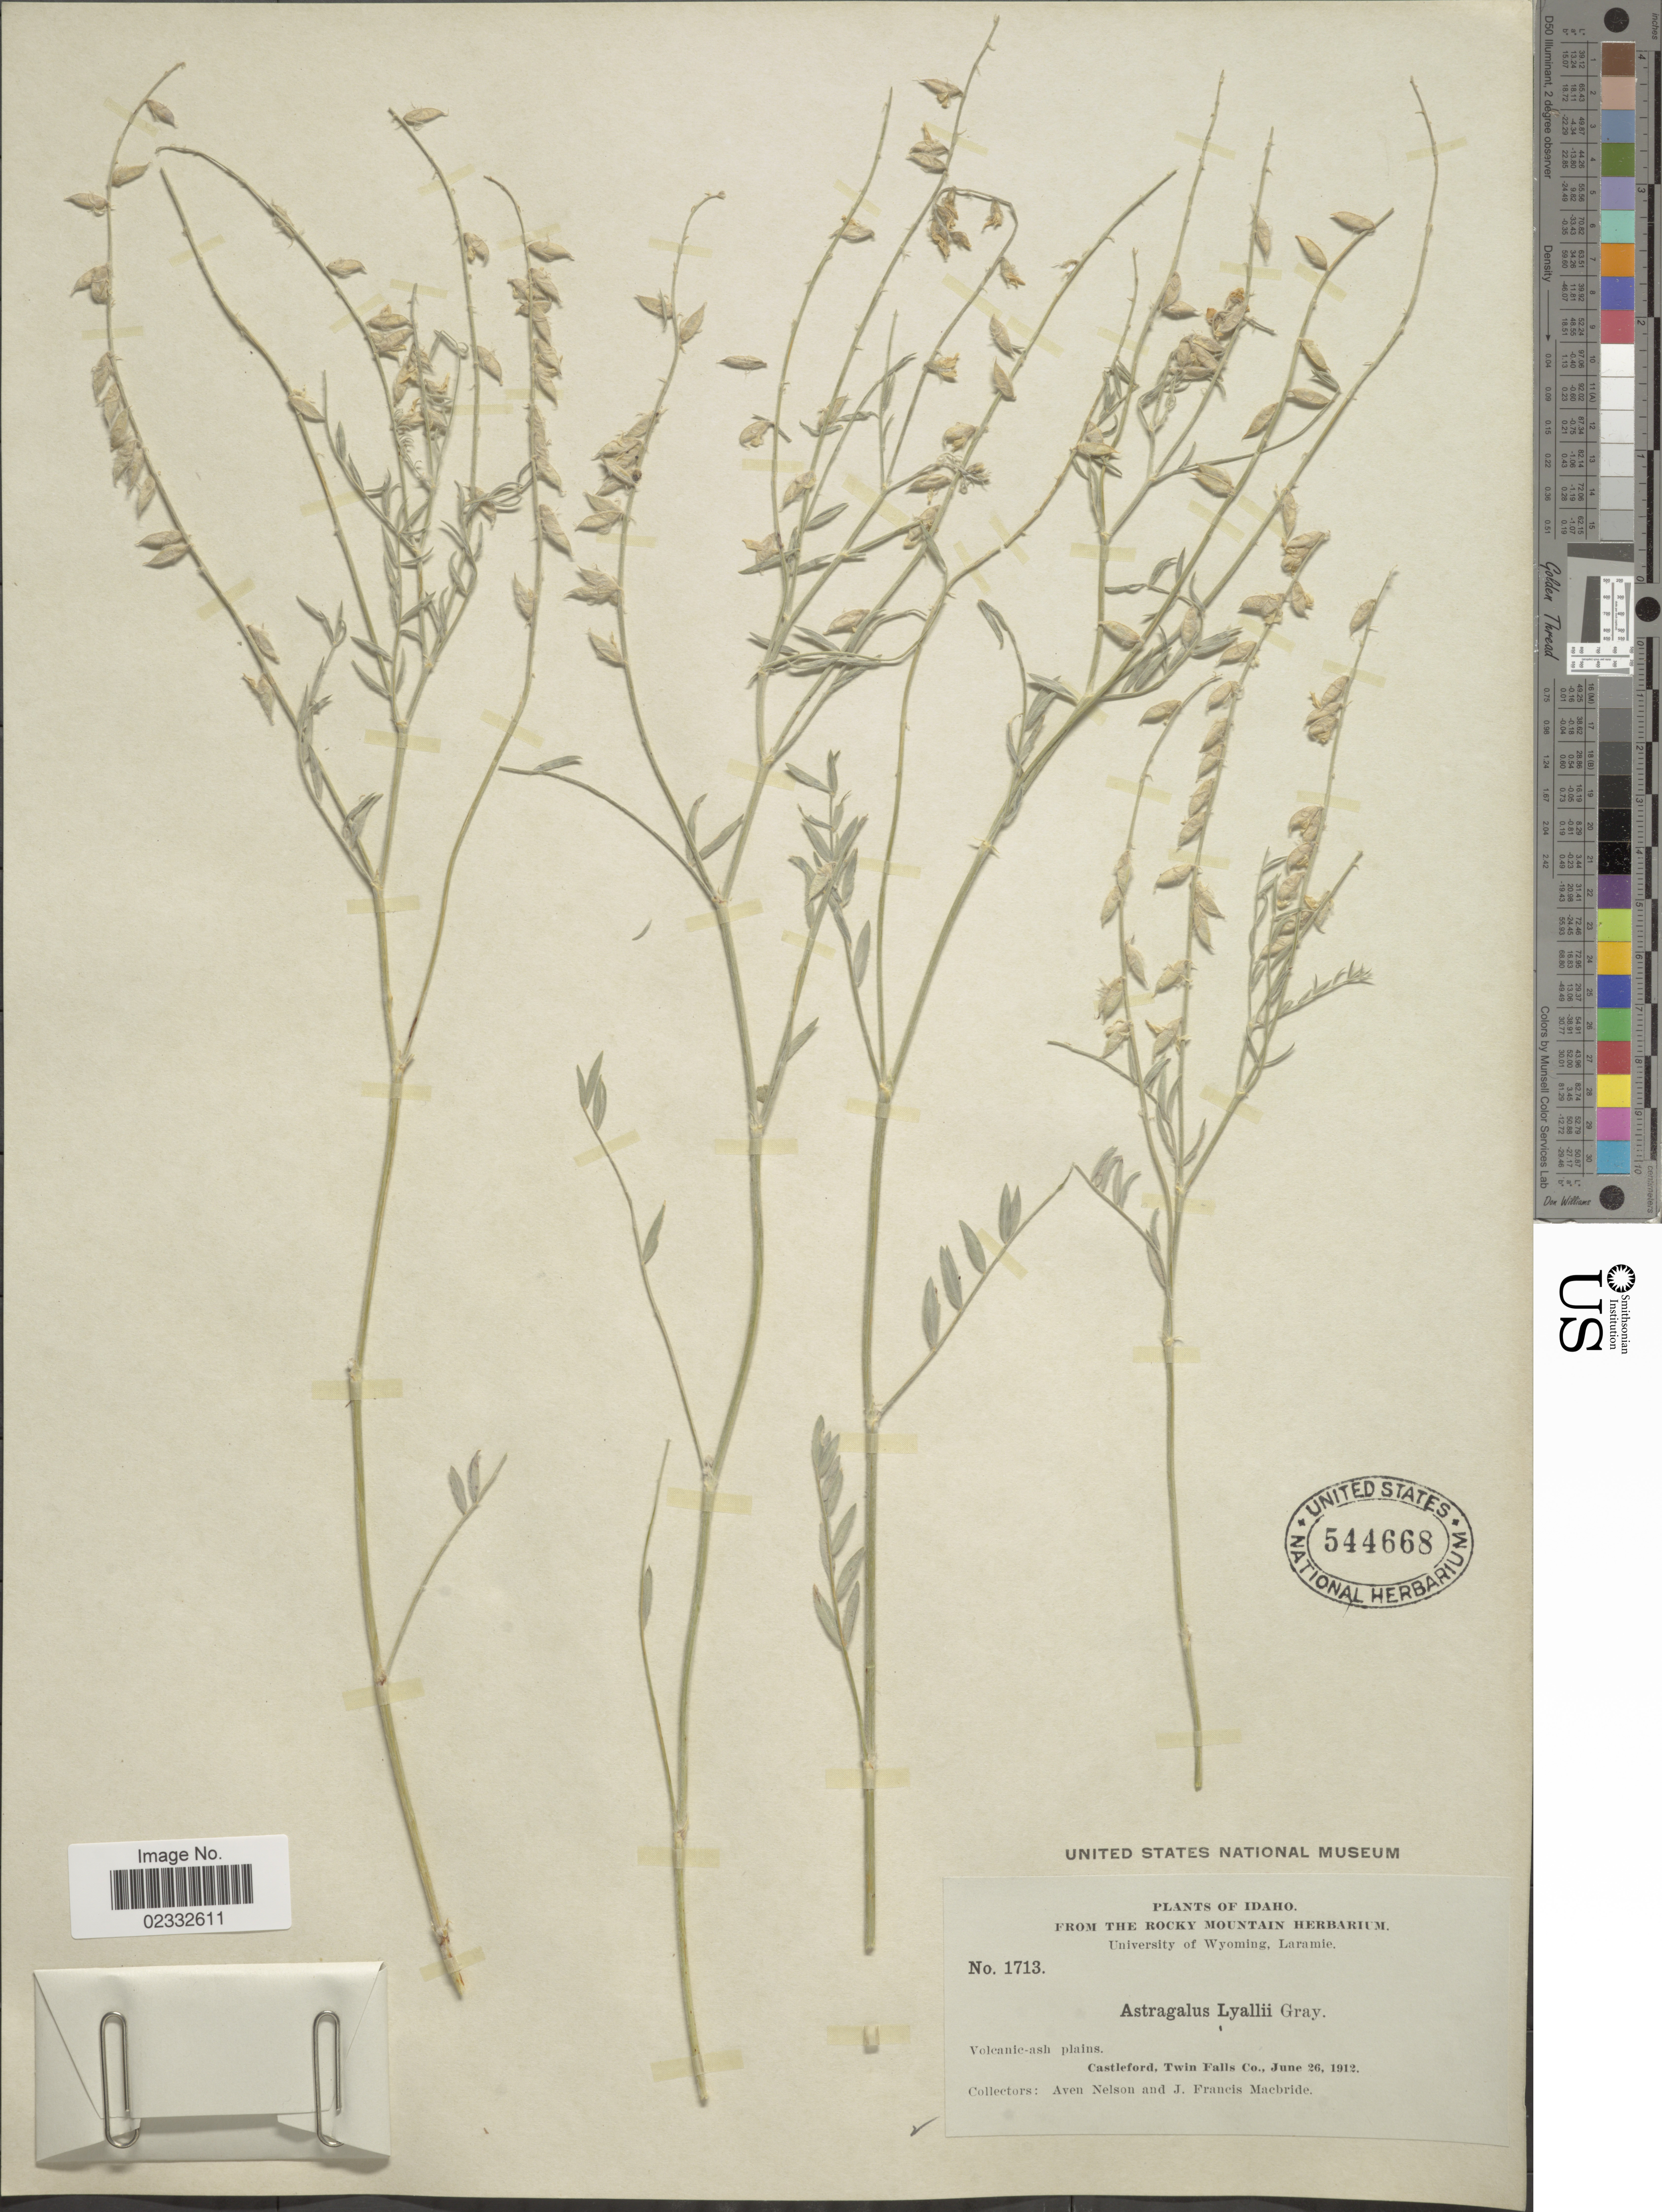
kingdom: Plantae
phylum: Tracheophyta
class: Magnoliopsida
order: Fabales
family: Fabaceae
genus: Astragalus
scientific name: Astragalus lyallii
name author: A. Gray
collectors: A. Nelson & J. F. Macbride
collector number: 1713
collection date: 1912-06-26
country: United States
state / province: Idaho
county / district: Twin Falls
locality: Castleford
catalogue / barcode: US 544668